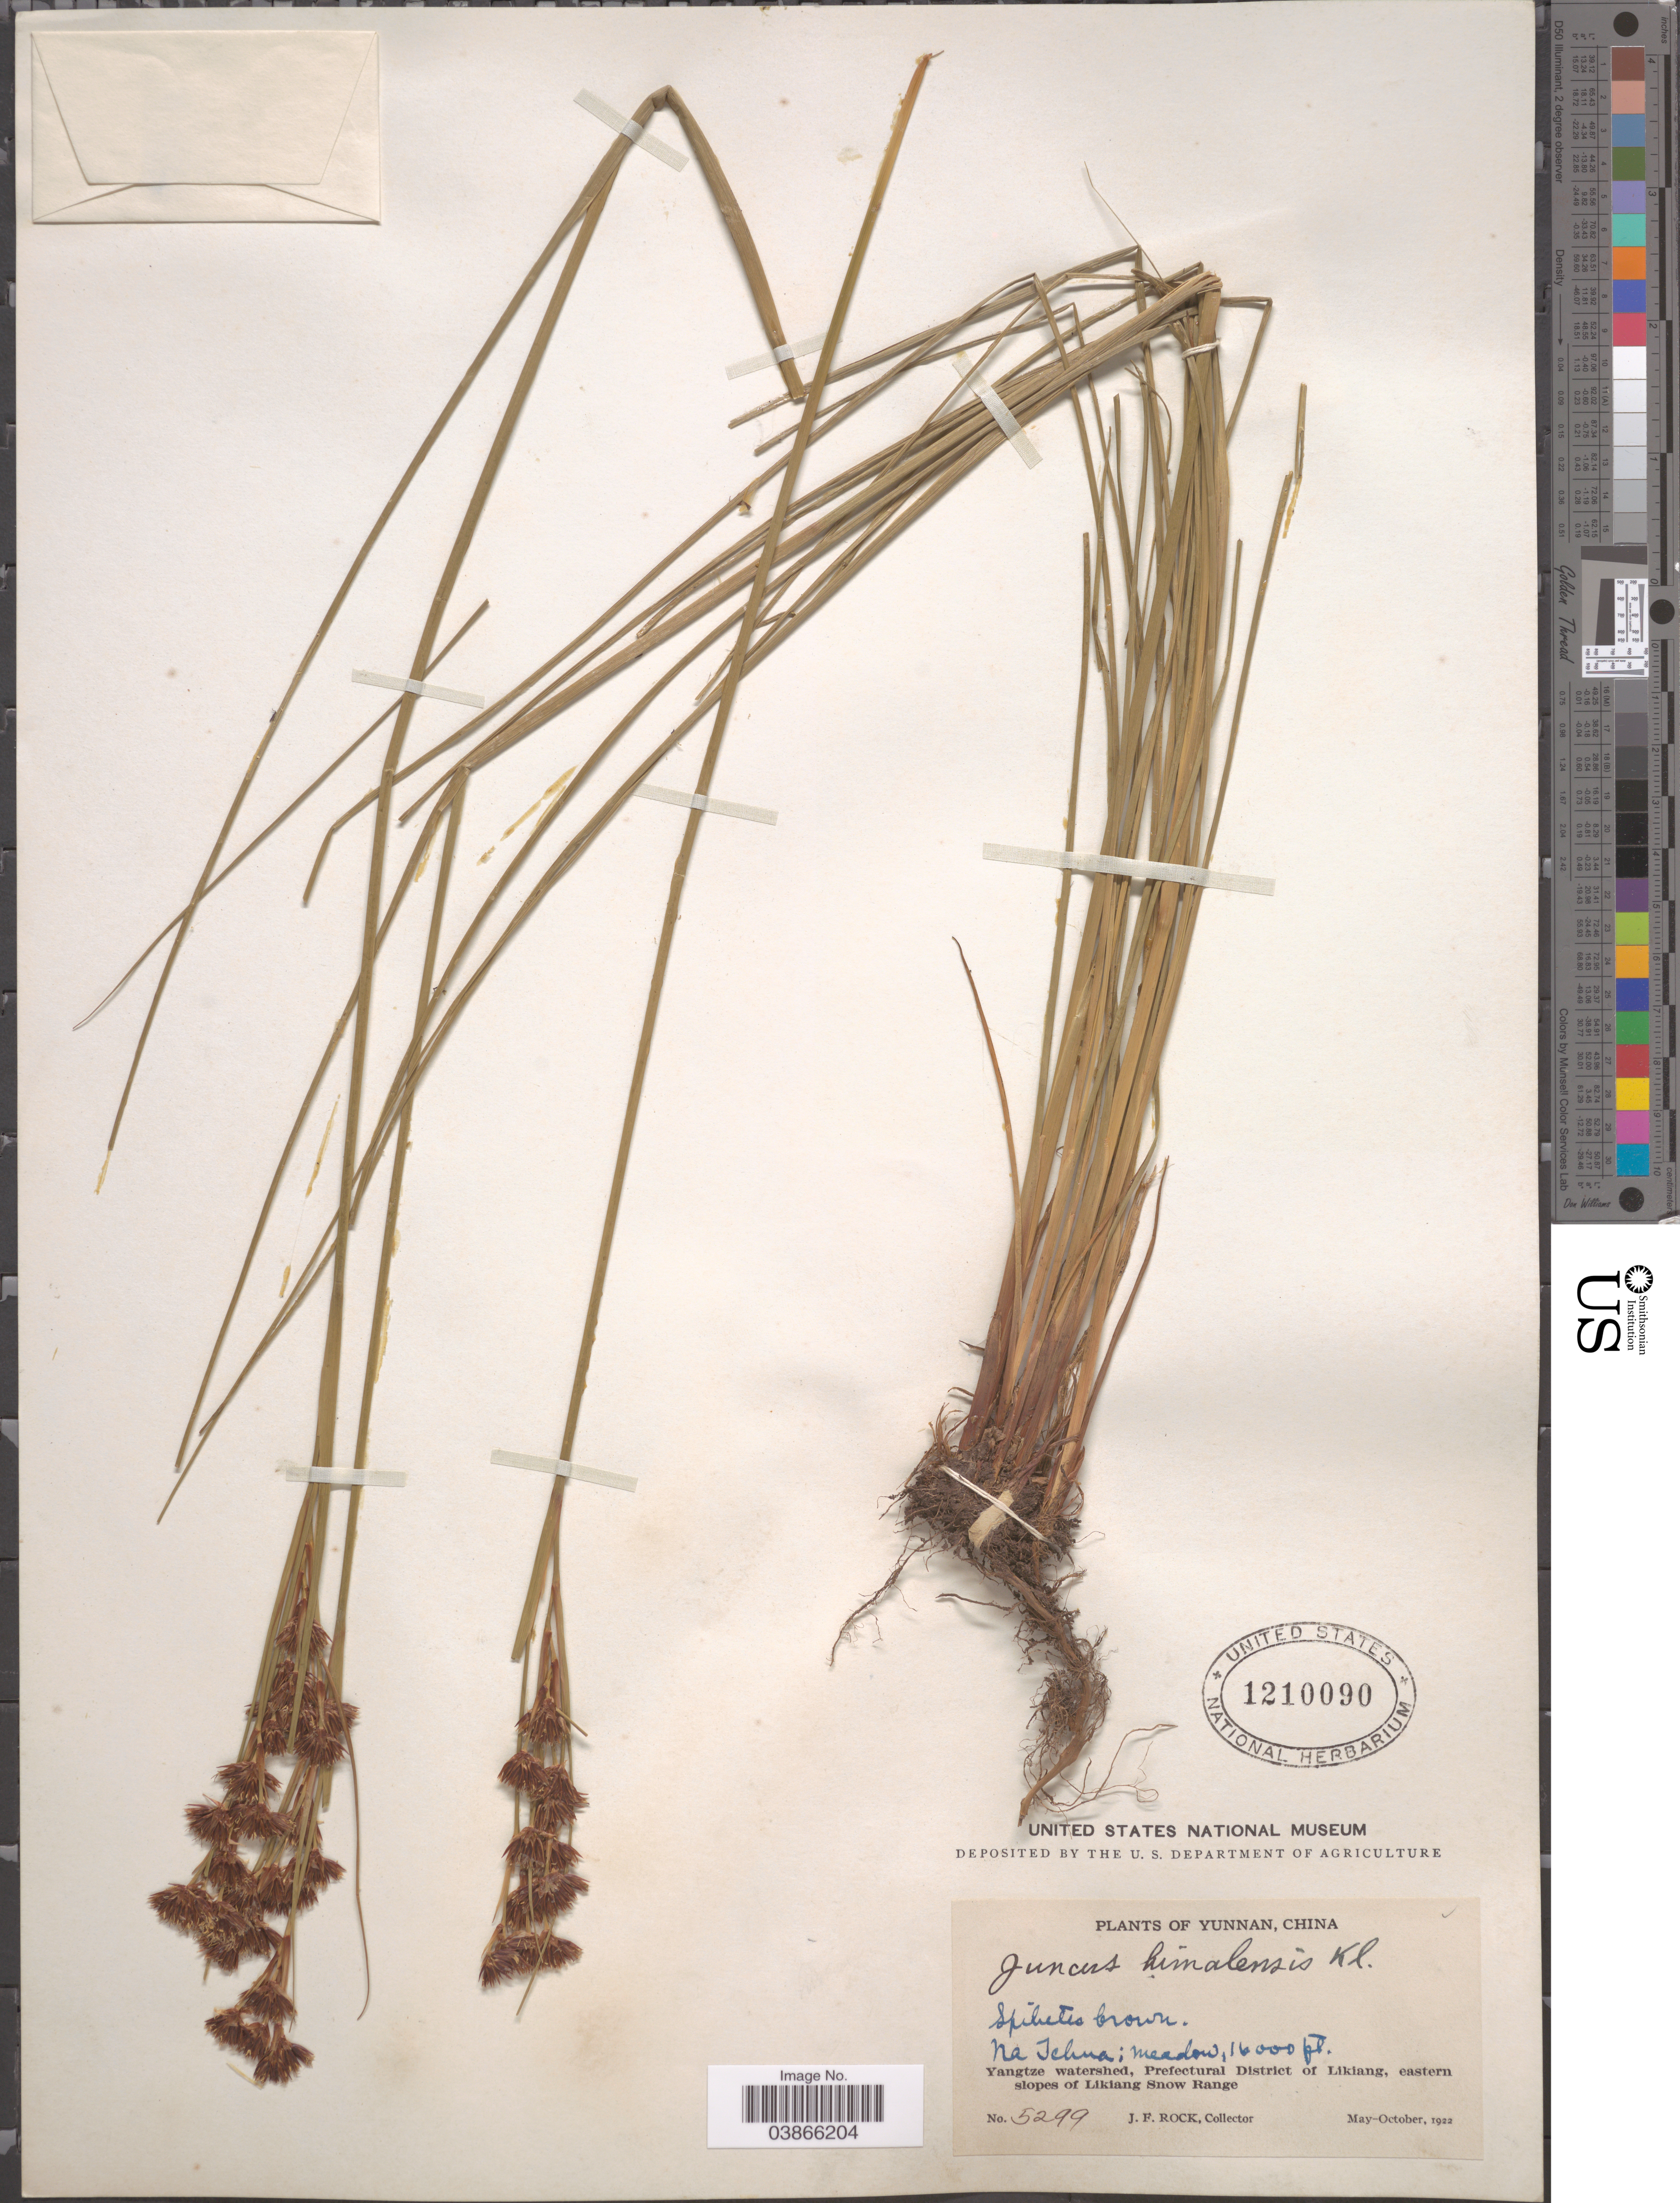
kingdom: Plantae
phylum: Tracheophyta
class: Liliopsida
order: Poales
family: Juncaceae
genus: Juncus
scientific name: Juncus himalensis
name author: Klotzsch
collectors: J. Rock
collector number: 5299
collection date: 1922-05/1922-10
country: China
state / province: Yunnan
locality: Na Tchua; Yangtze watershed, Prefectural District of Likiang, eastern slopes of Likiang Snow Range.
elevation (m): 4877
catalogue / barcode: US 1210090